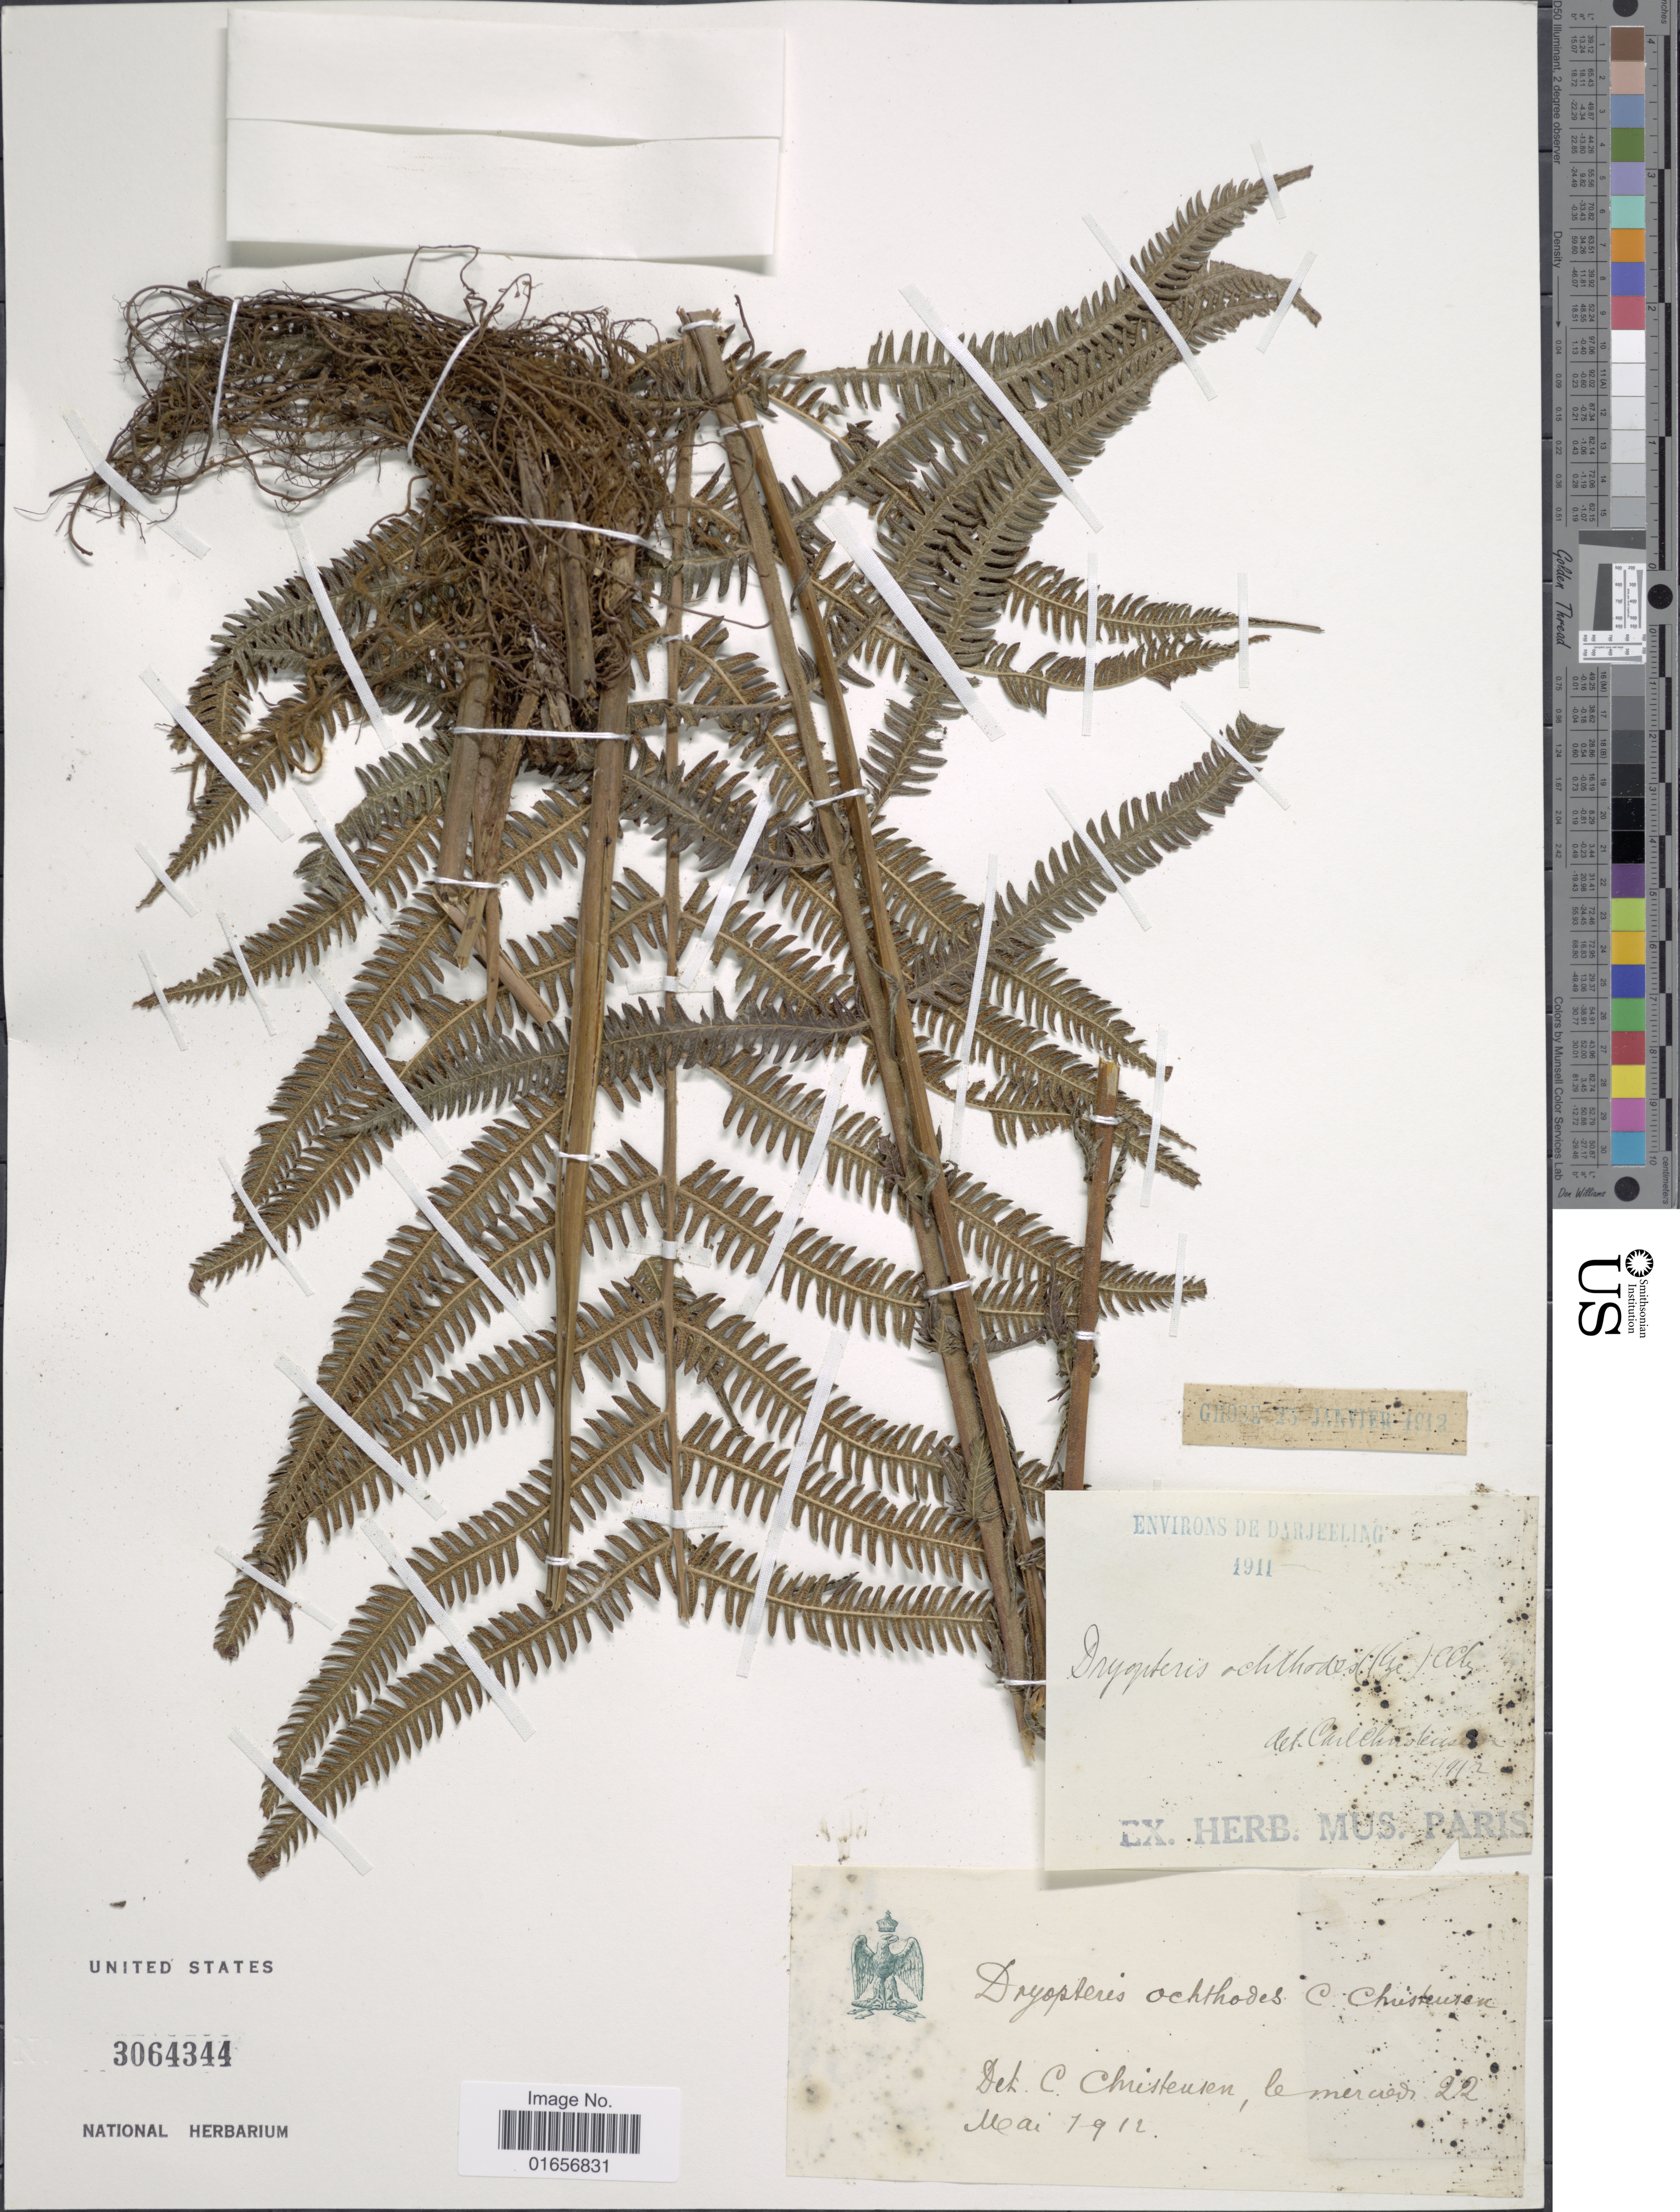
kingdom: Plantae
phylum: Tracheophyta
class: Polypodiopsida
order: Polypodiales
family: Thelypteridaceae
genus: Pseudocyclosorus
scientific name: Pseudocyclosorus ochthodes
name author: (Kunze) Holttum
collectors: ex herb. Mus. Paris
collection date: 1911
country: India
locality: Environs Darjeeling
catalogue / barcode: US 3064344